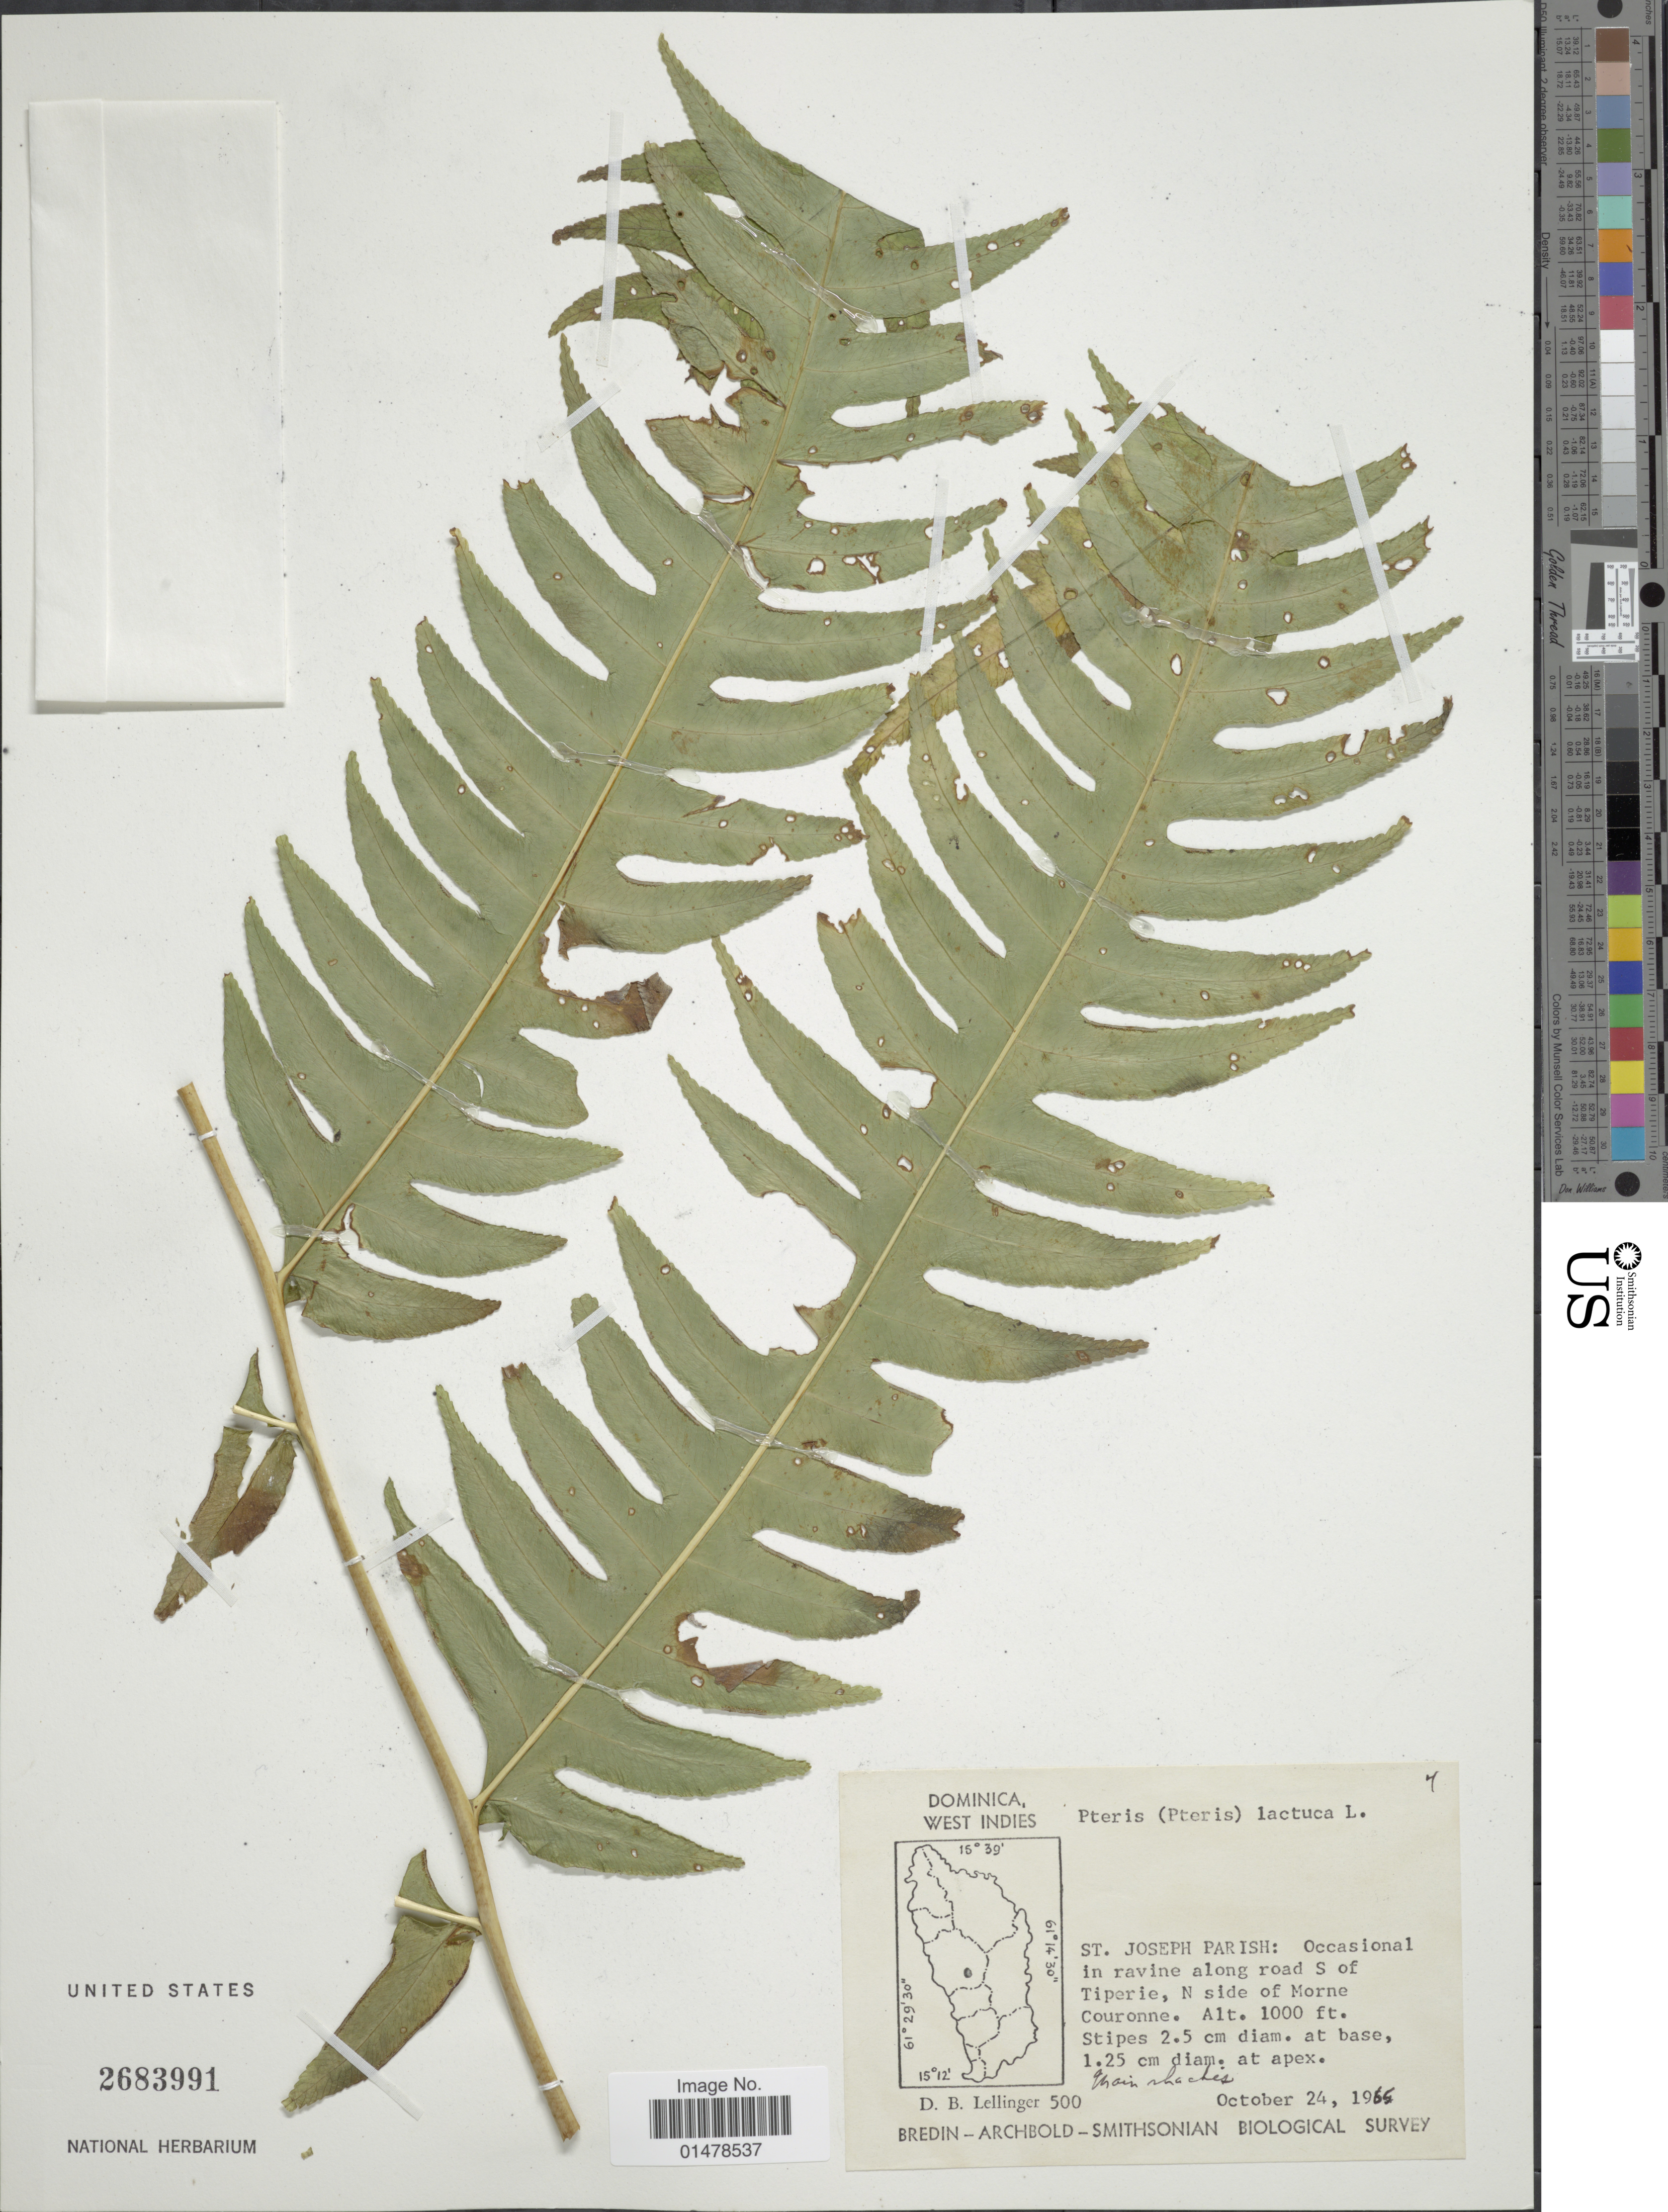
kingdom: Plantae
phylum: Tracheophyta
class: Polypodiopsida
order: Polypodiales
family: Pteridaceae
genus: Pteris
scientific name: Pteris arborea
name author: L.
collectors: D. B. Lellinger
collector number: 500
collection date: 1965-10-24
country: Dominica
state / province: St. Joseph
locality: St Joseph Parish: Occasional in ravine along road S of Tiperie, N side of Morne Couronne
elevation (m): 305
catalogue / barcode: US 2683991